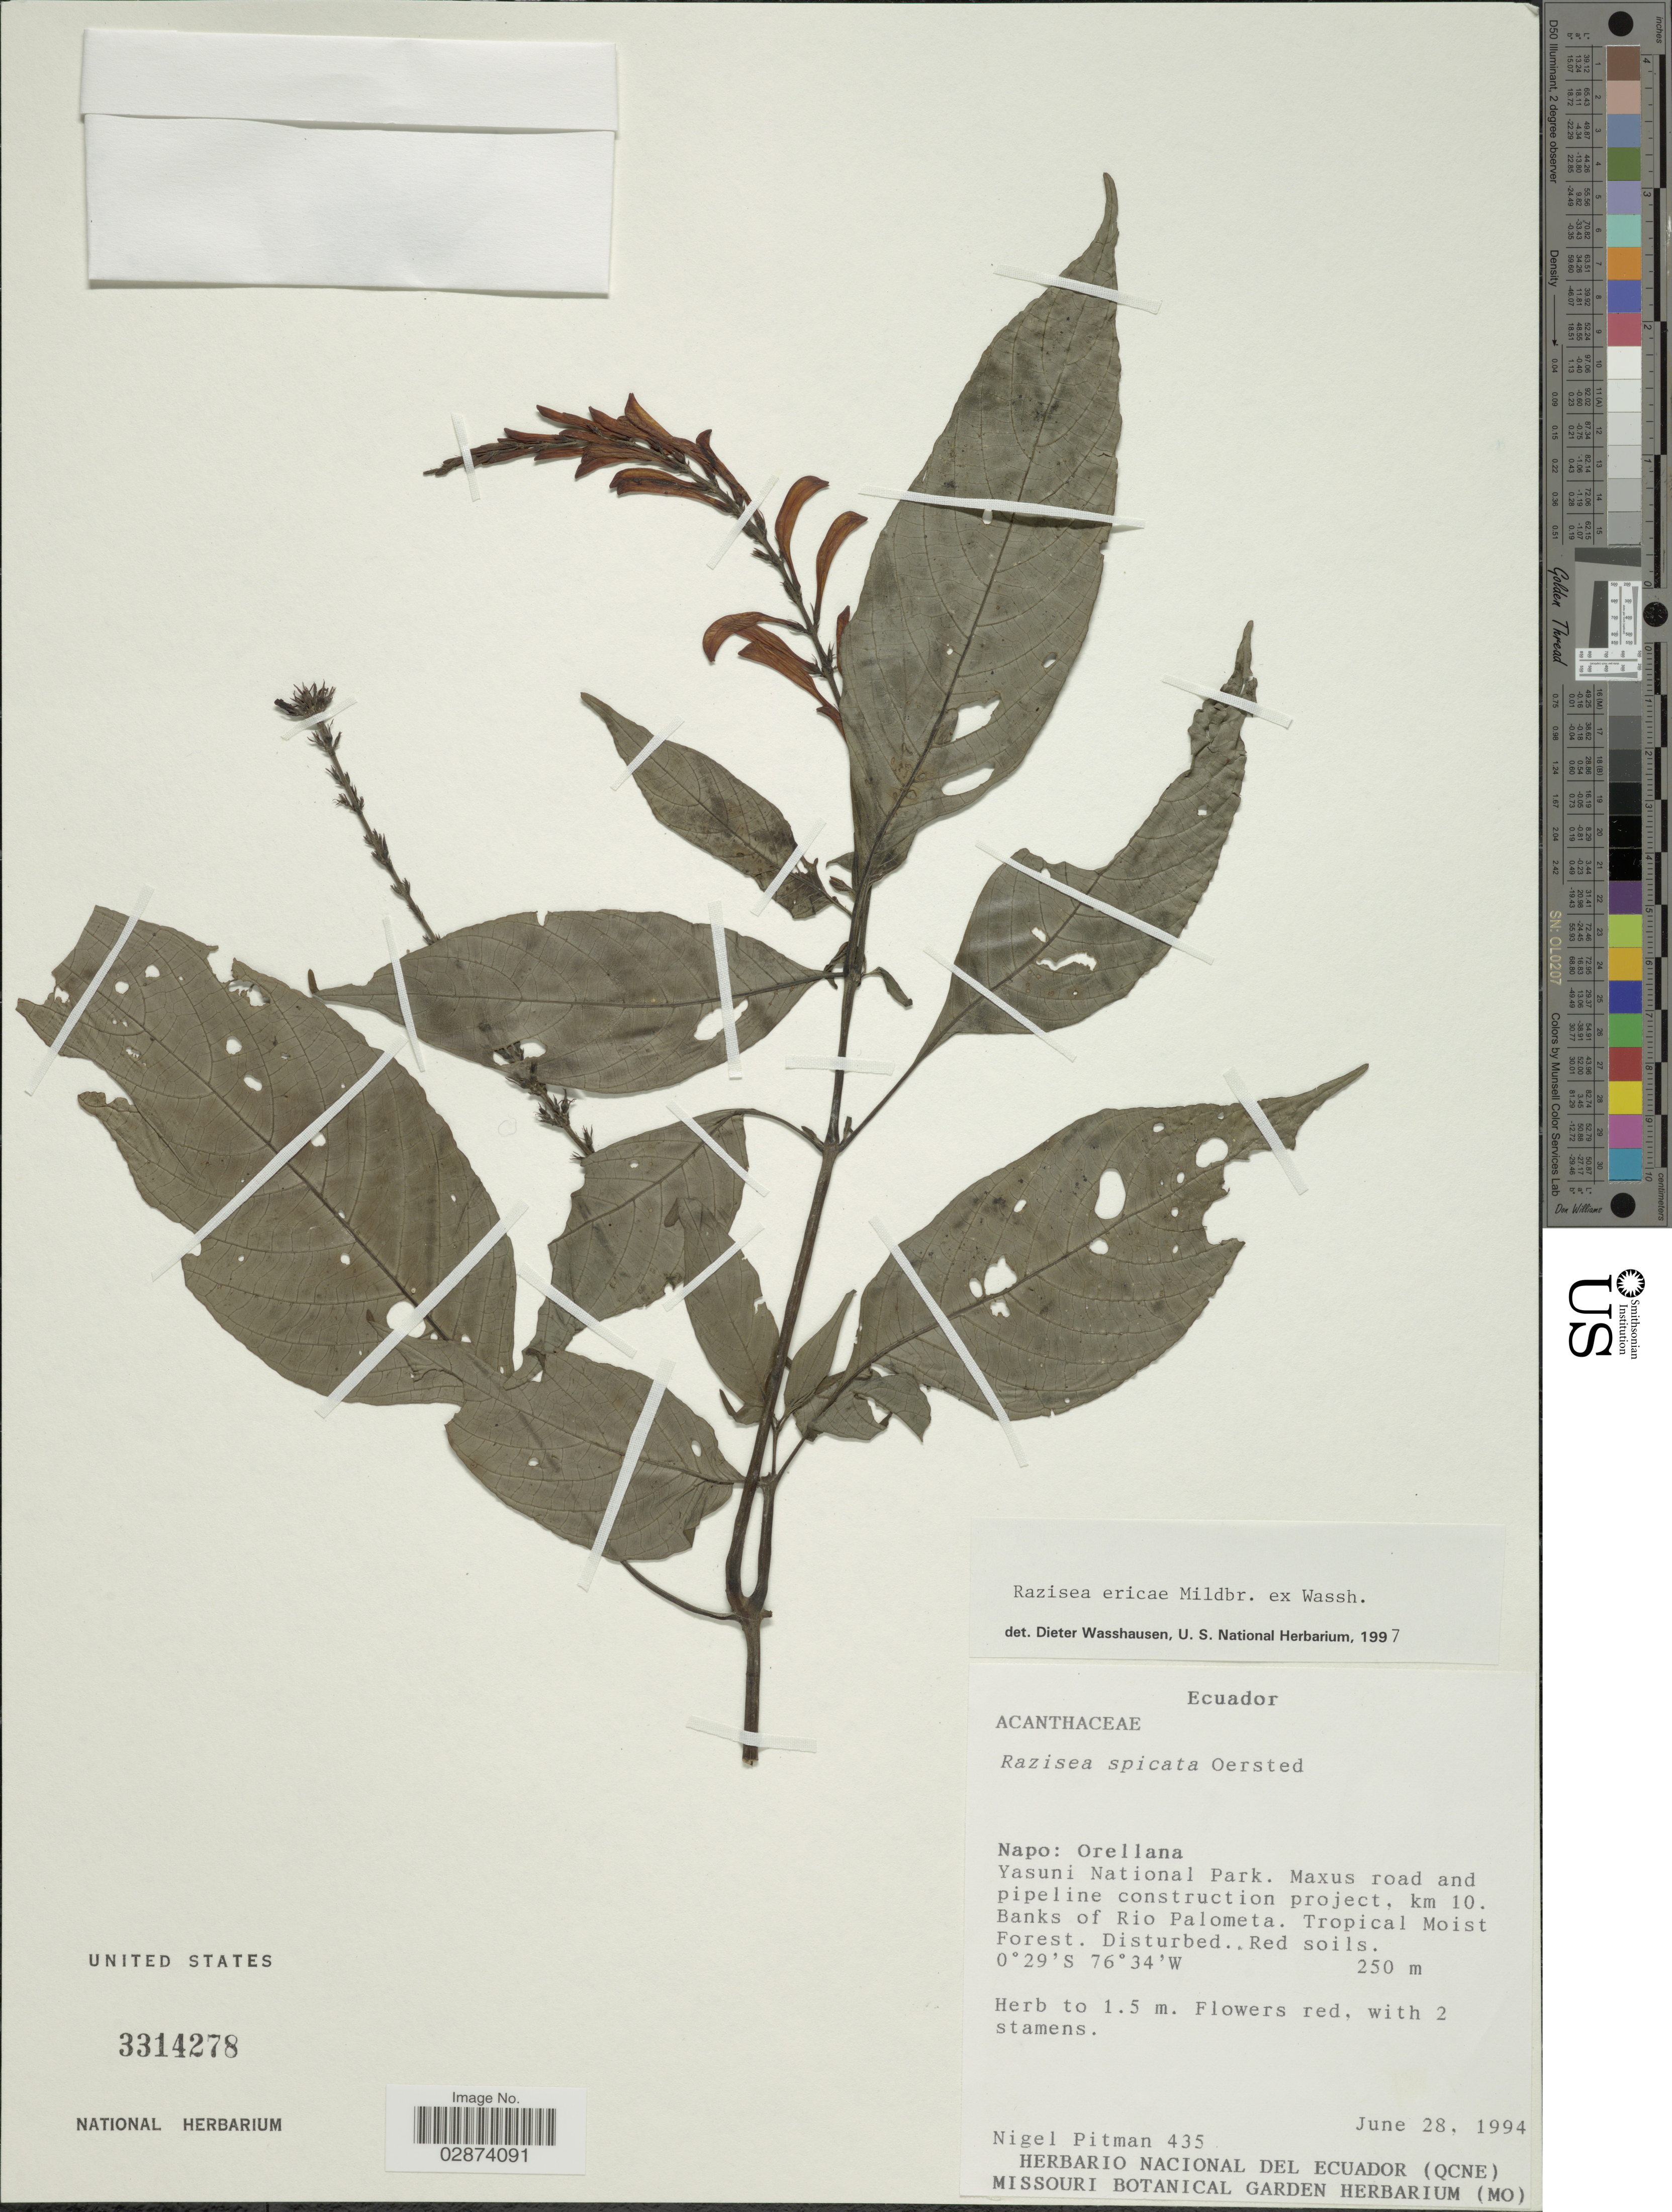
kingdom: Plantae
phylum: Tracheophyta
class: Magnoliopsida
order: Lamiales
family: Acanthaceae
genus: Razisea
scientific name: Razisea ericae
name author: Mildbr. ex Wassh.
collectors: N. Pitman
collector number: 435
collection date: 1994-06-28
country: Ecuador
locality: Napo: Orellana. Yasuni National Park. Maxus road and pipeline construction project, km 10. Banks of Rio Palometa.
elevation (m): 250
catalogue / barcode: US 3314278